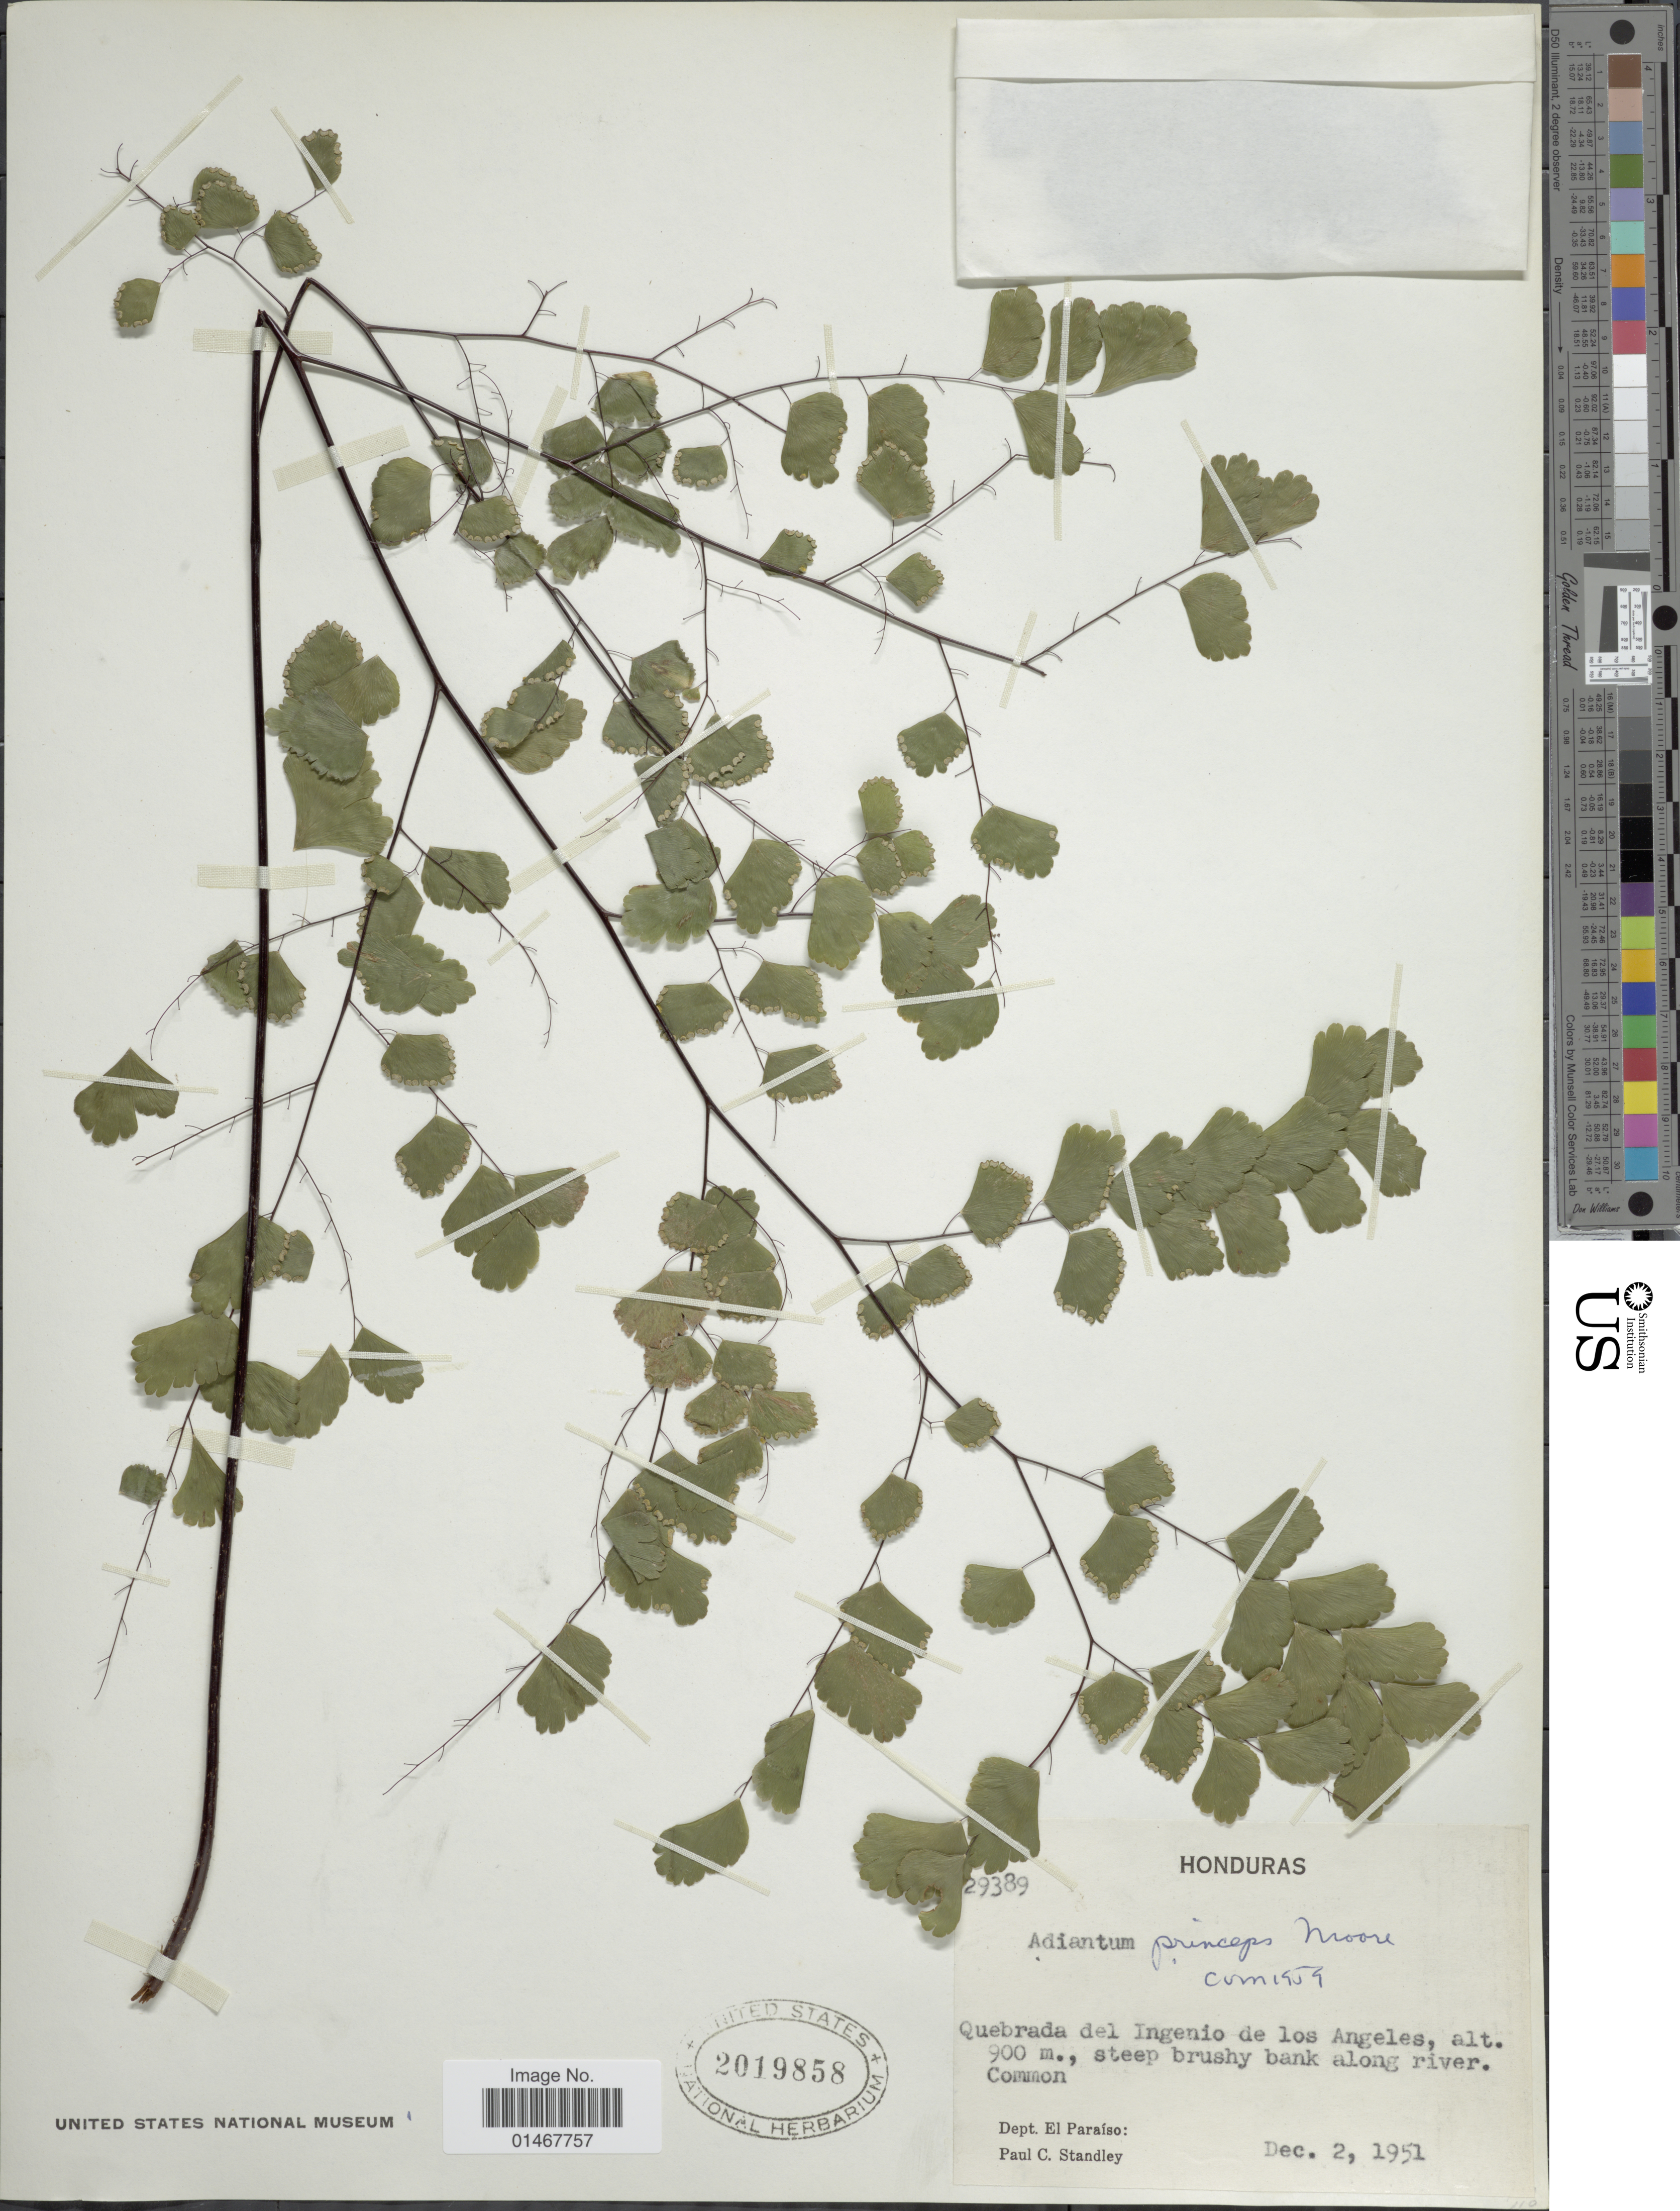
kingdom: Plantae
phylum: Tracheophyta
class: Polypodiopsida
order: Polypodiales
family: Pteridaceae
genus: Adiantum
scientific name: Adiantum princeps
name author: T. Moore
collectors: P. C. Standley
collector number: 29389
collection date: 1951-12-02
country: Honduras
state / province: El Paraíso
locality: Quebrada del Ingenio de los Angeles., steep brushy along river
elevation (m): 900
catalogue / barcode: US 2019858